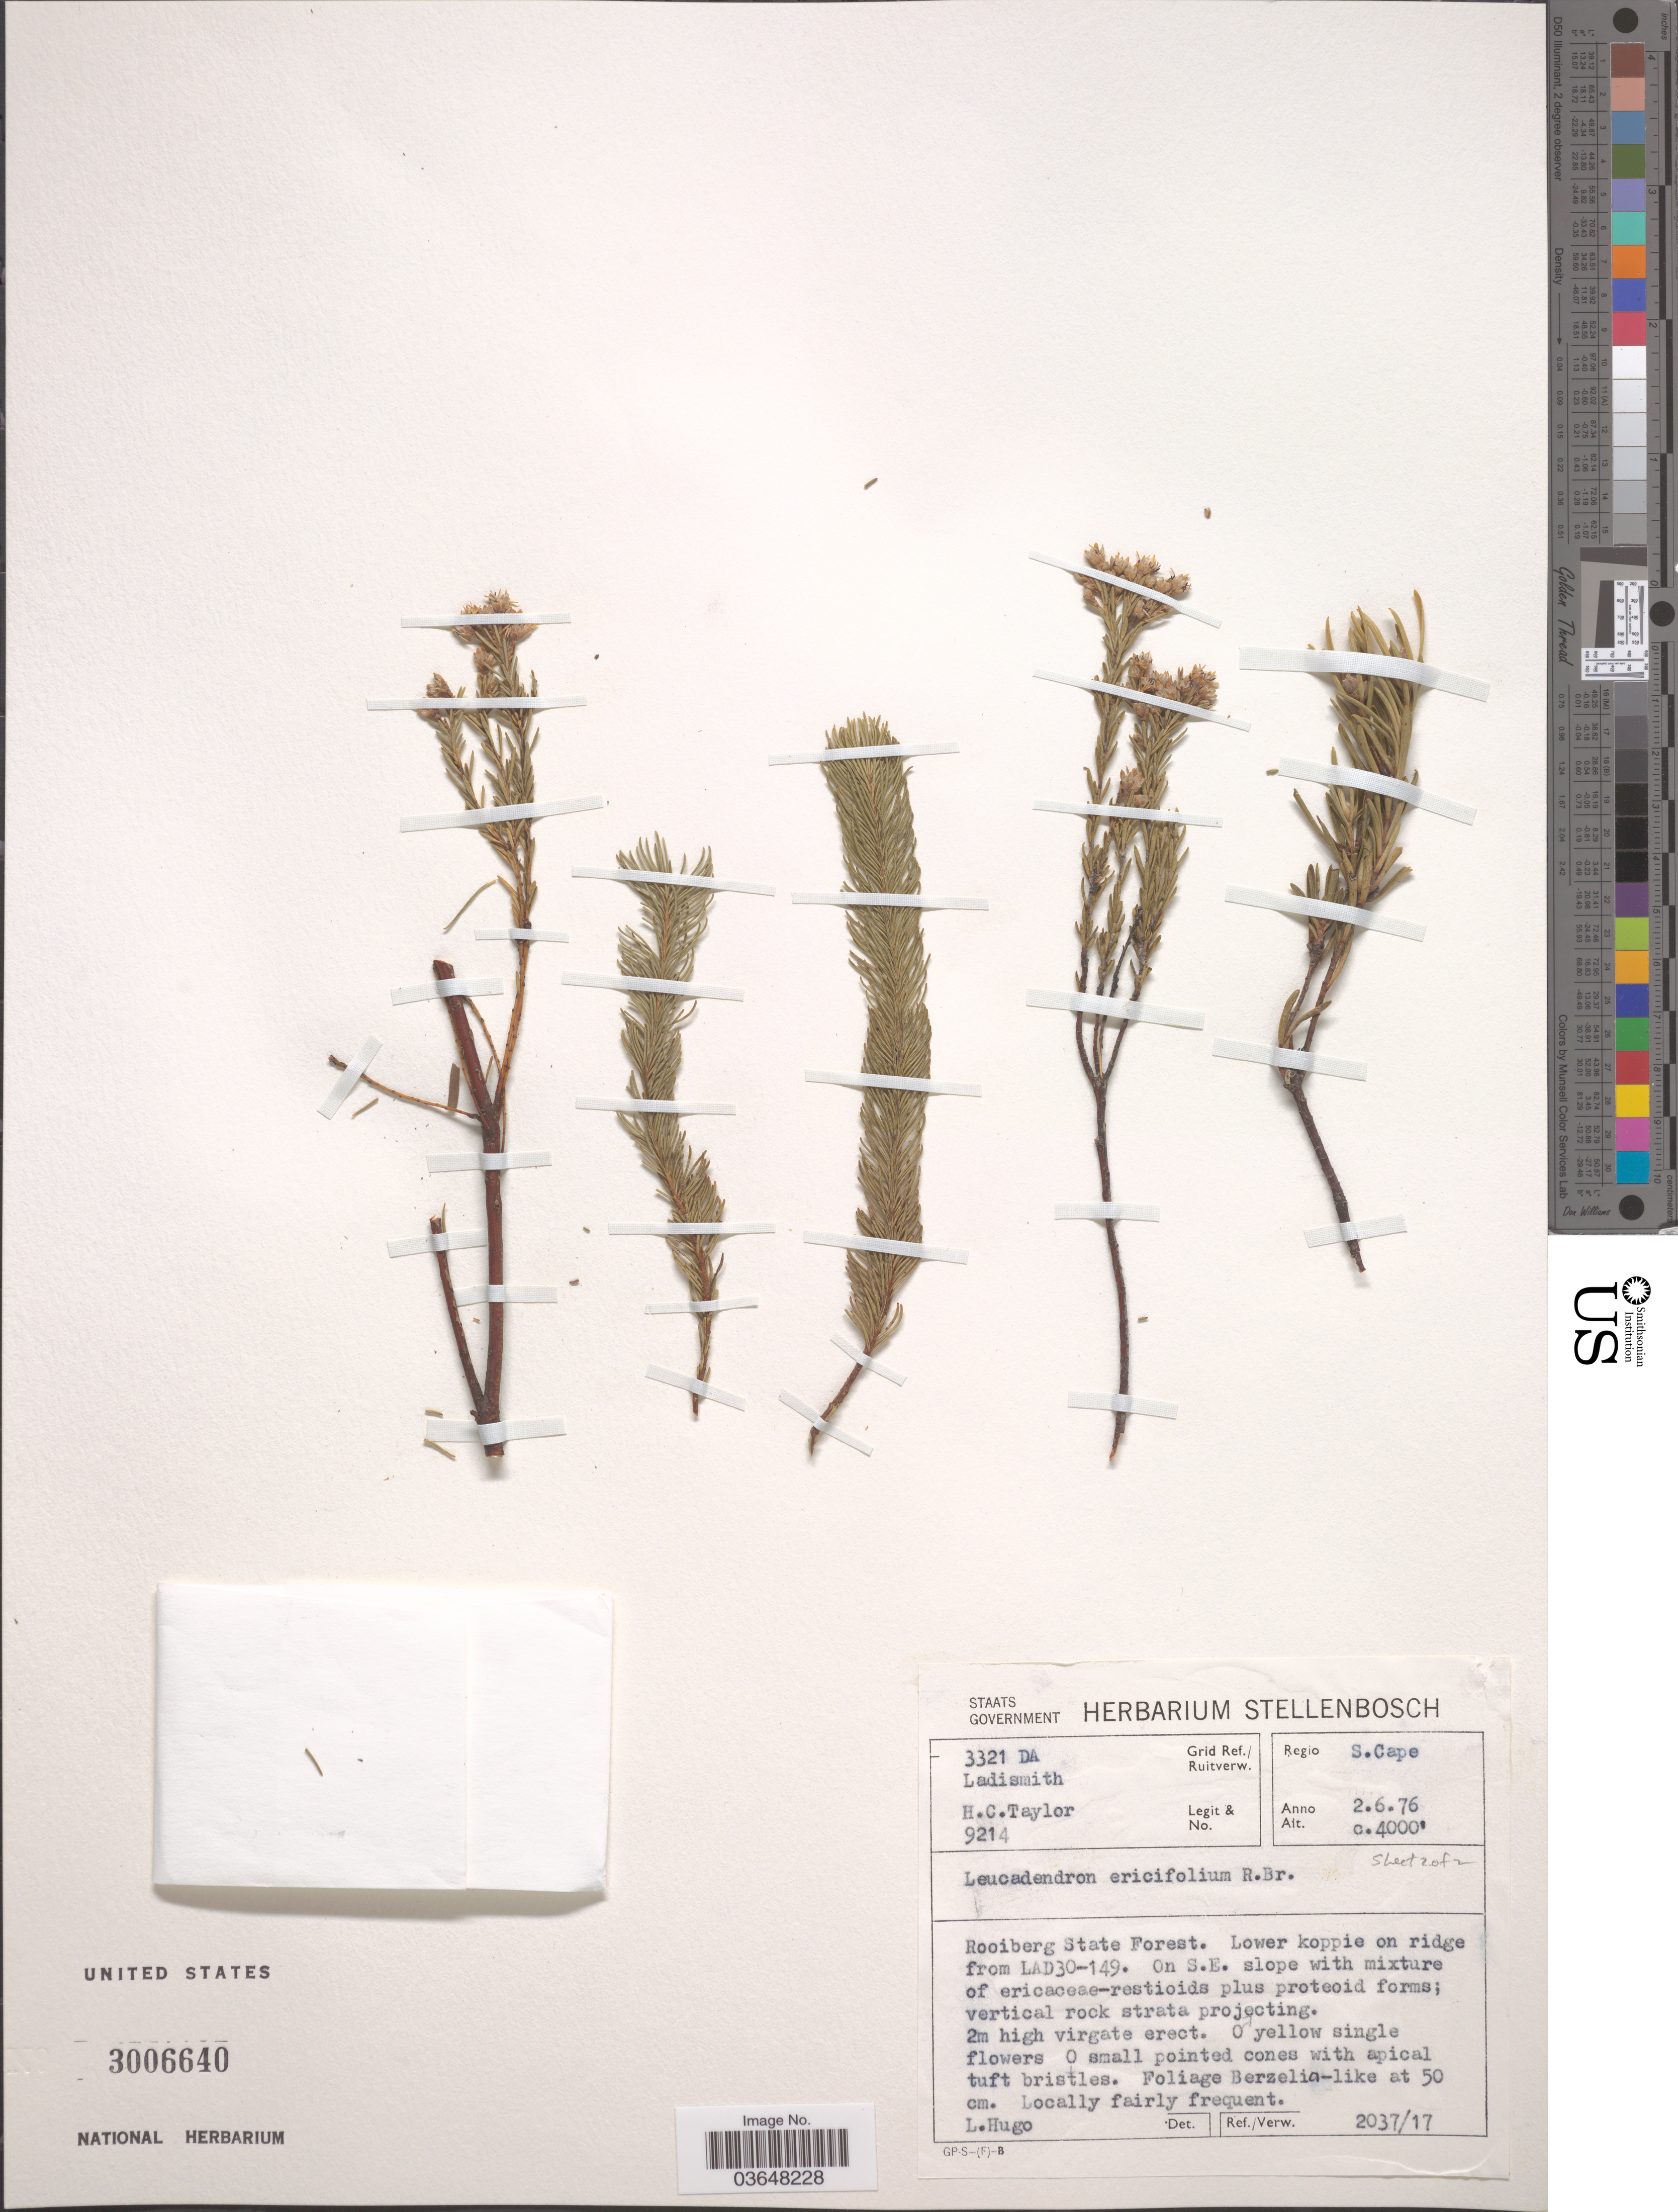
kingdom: Plantae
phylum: Tracheophyta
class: Magnoliopsida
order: Proteales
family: Proteaceae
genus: Leucadendron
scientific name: Leucadendron ericifolium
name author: R. Br.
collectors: H. Taylor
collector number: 9214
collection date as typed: Transcribed d/m/y: 2/6/76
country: South Africa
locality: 3321 DA Ladismith Grid Ref./Ruitverw. Regio S. Cape. Rooiberg State Forest. Lower koppie on ridge from LAD30-149.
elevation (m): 1219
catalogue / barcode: US 3006640